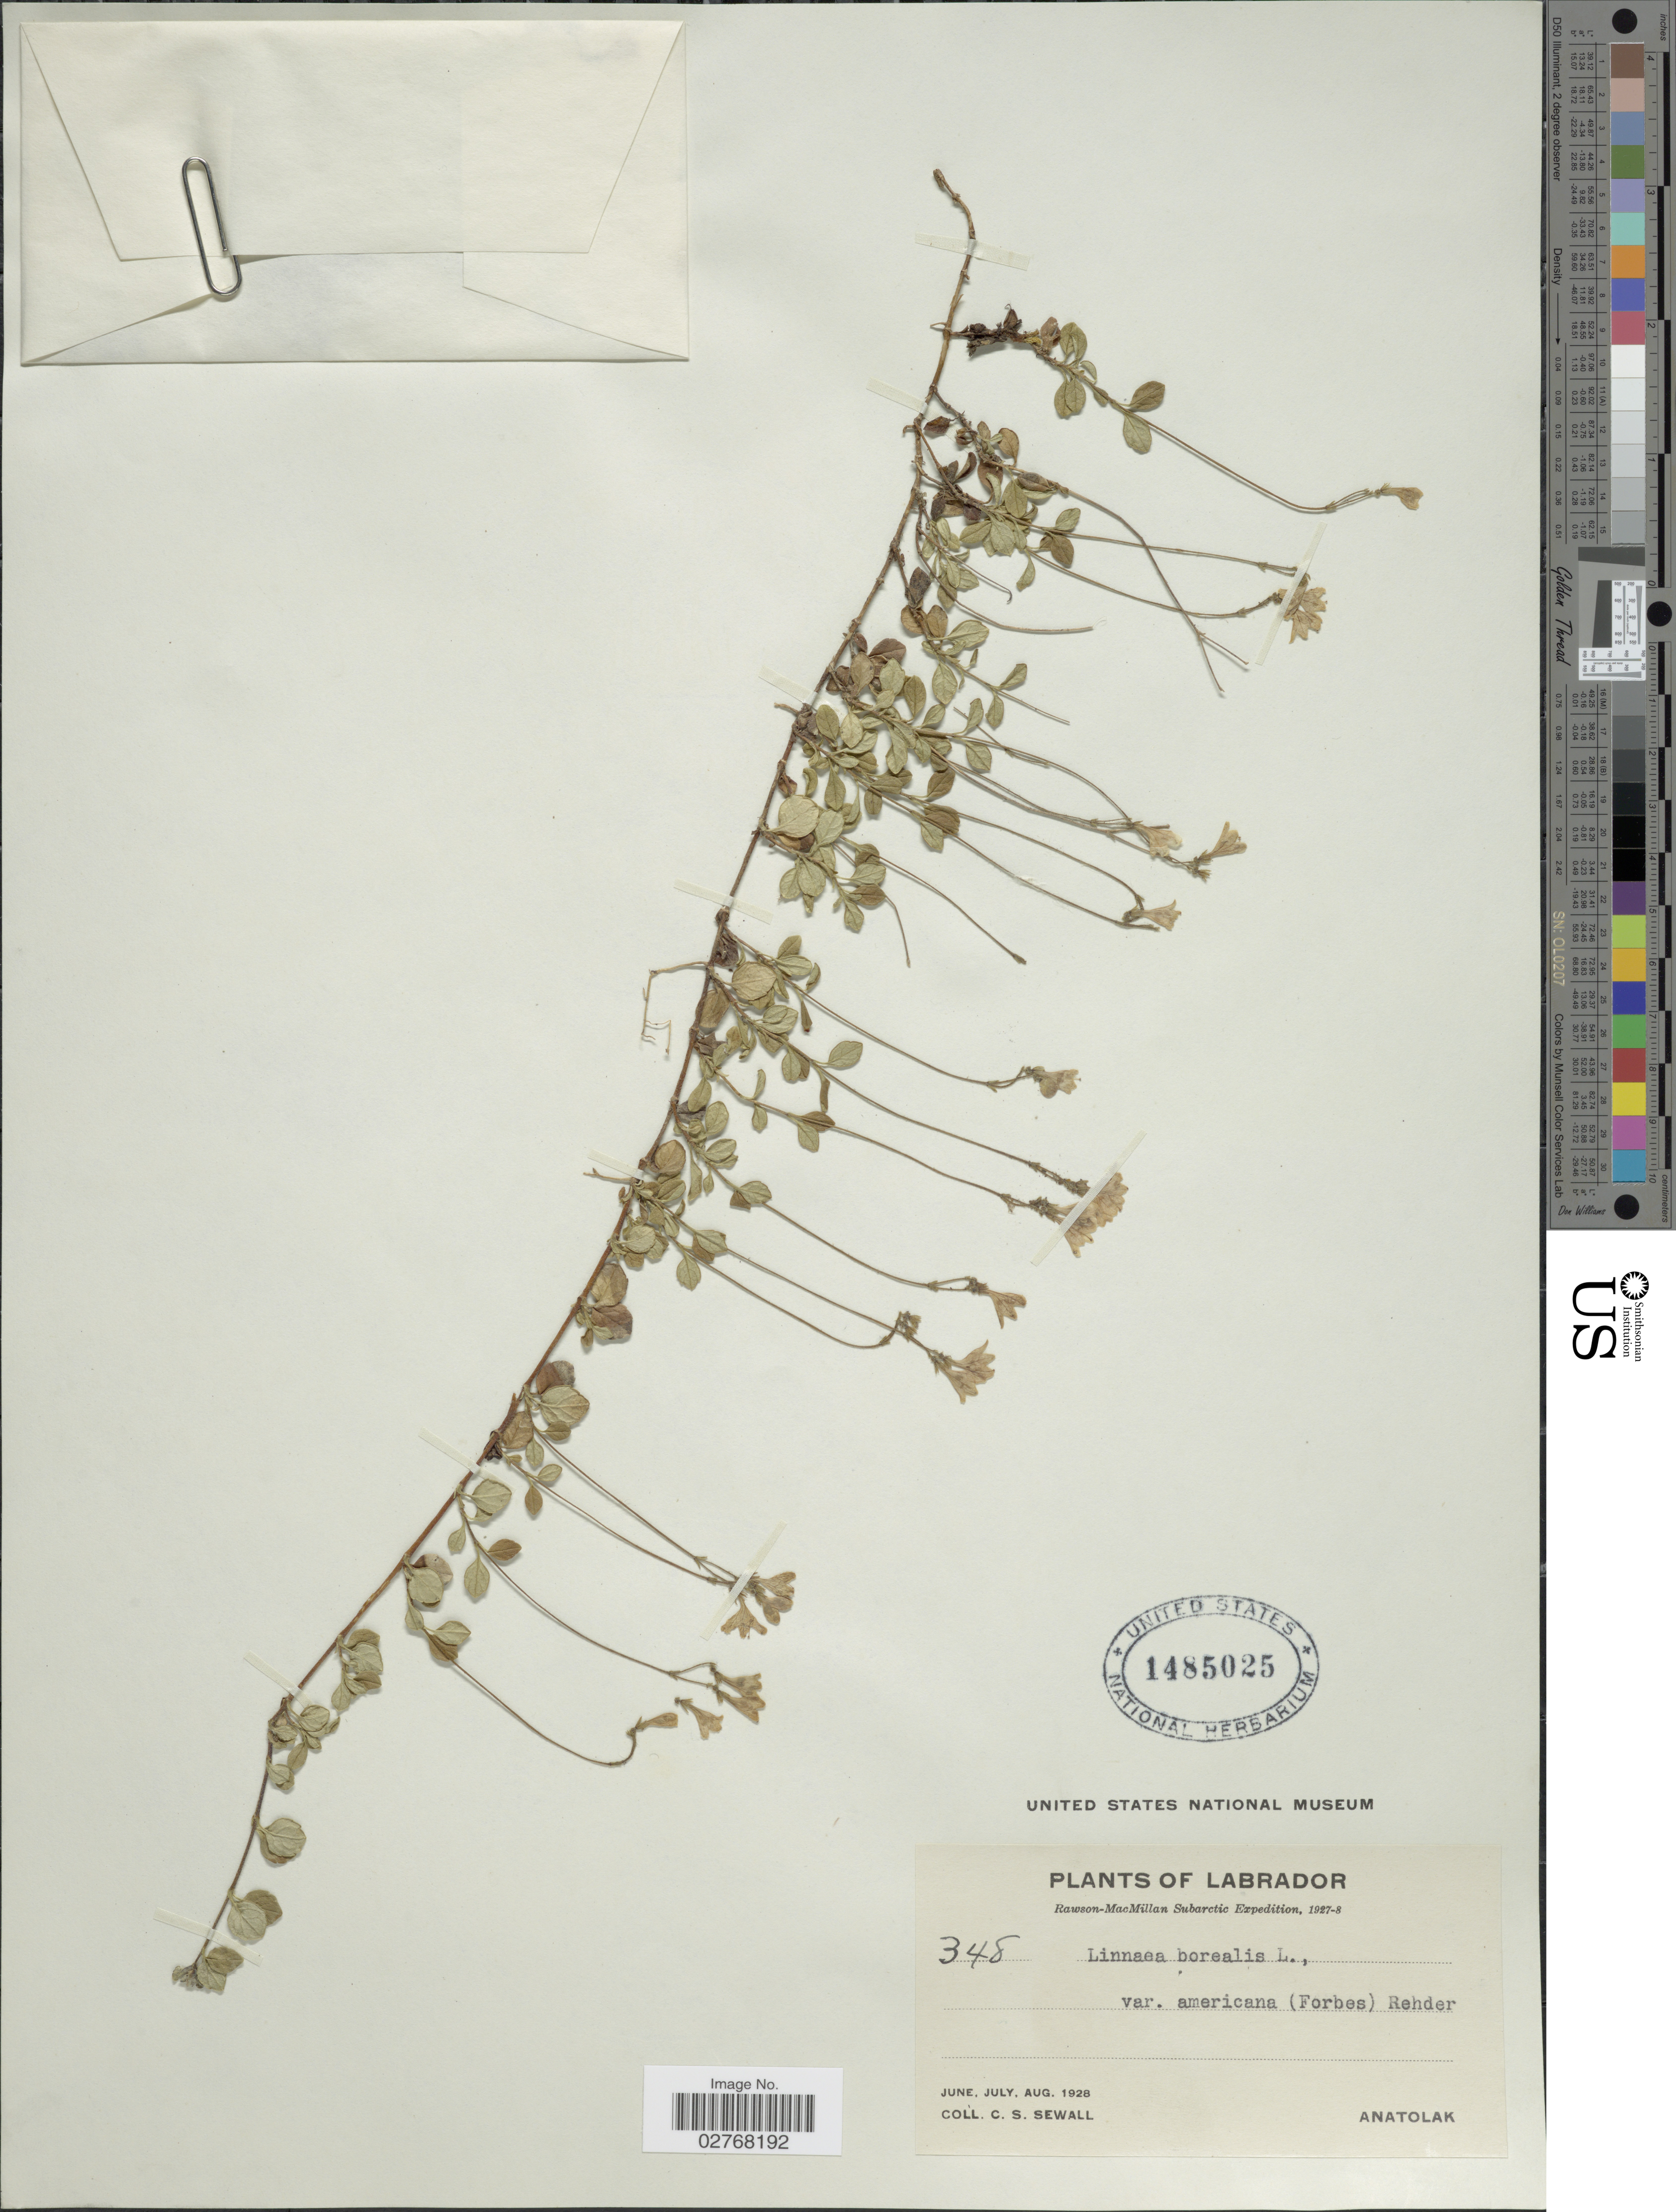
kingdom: Plantae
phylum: Tracheophyta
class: Magnoliopsida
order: Dipsacales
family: Caprifoliaceae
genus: Linnaea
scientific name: Linnaea borealis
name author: L.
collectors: C. Sewall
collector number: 348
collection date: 1928-06/1928-08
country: Canada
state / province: Newfoundland and Labrador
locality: Labrador. Subarctic. Anatolak.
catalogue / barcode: US 1485025